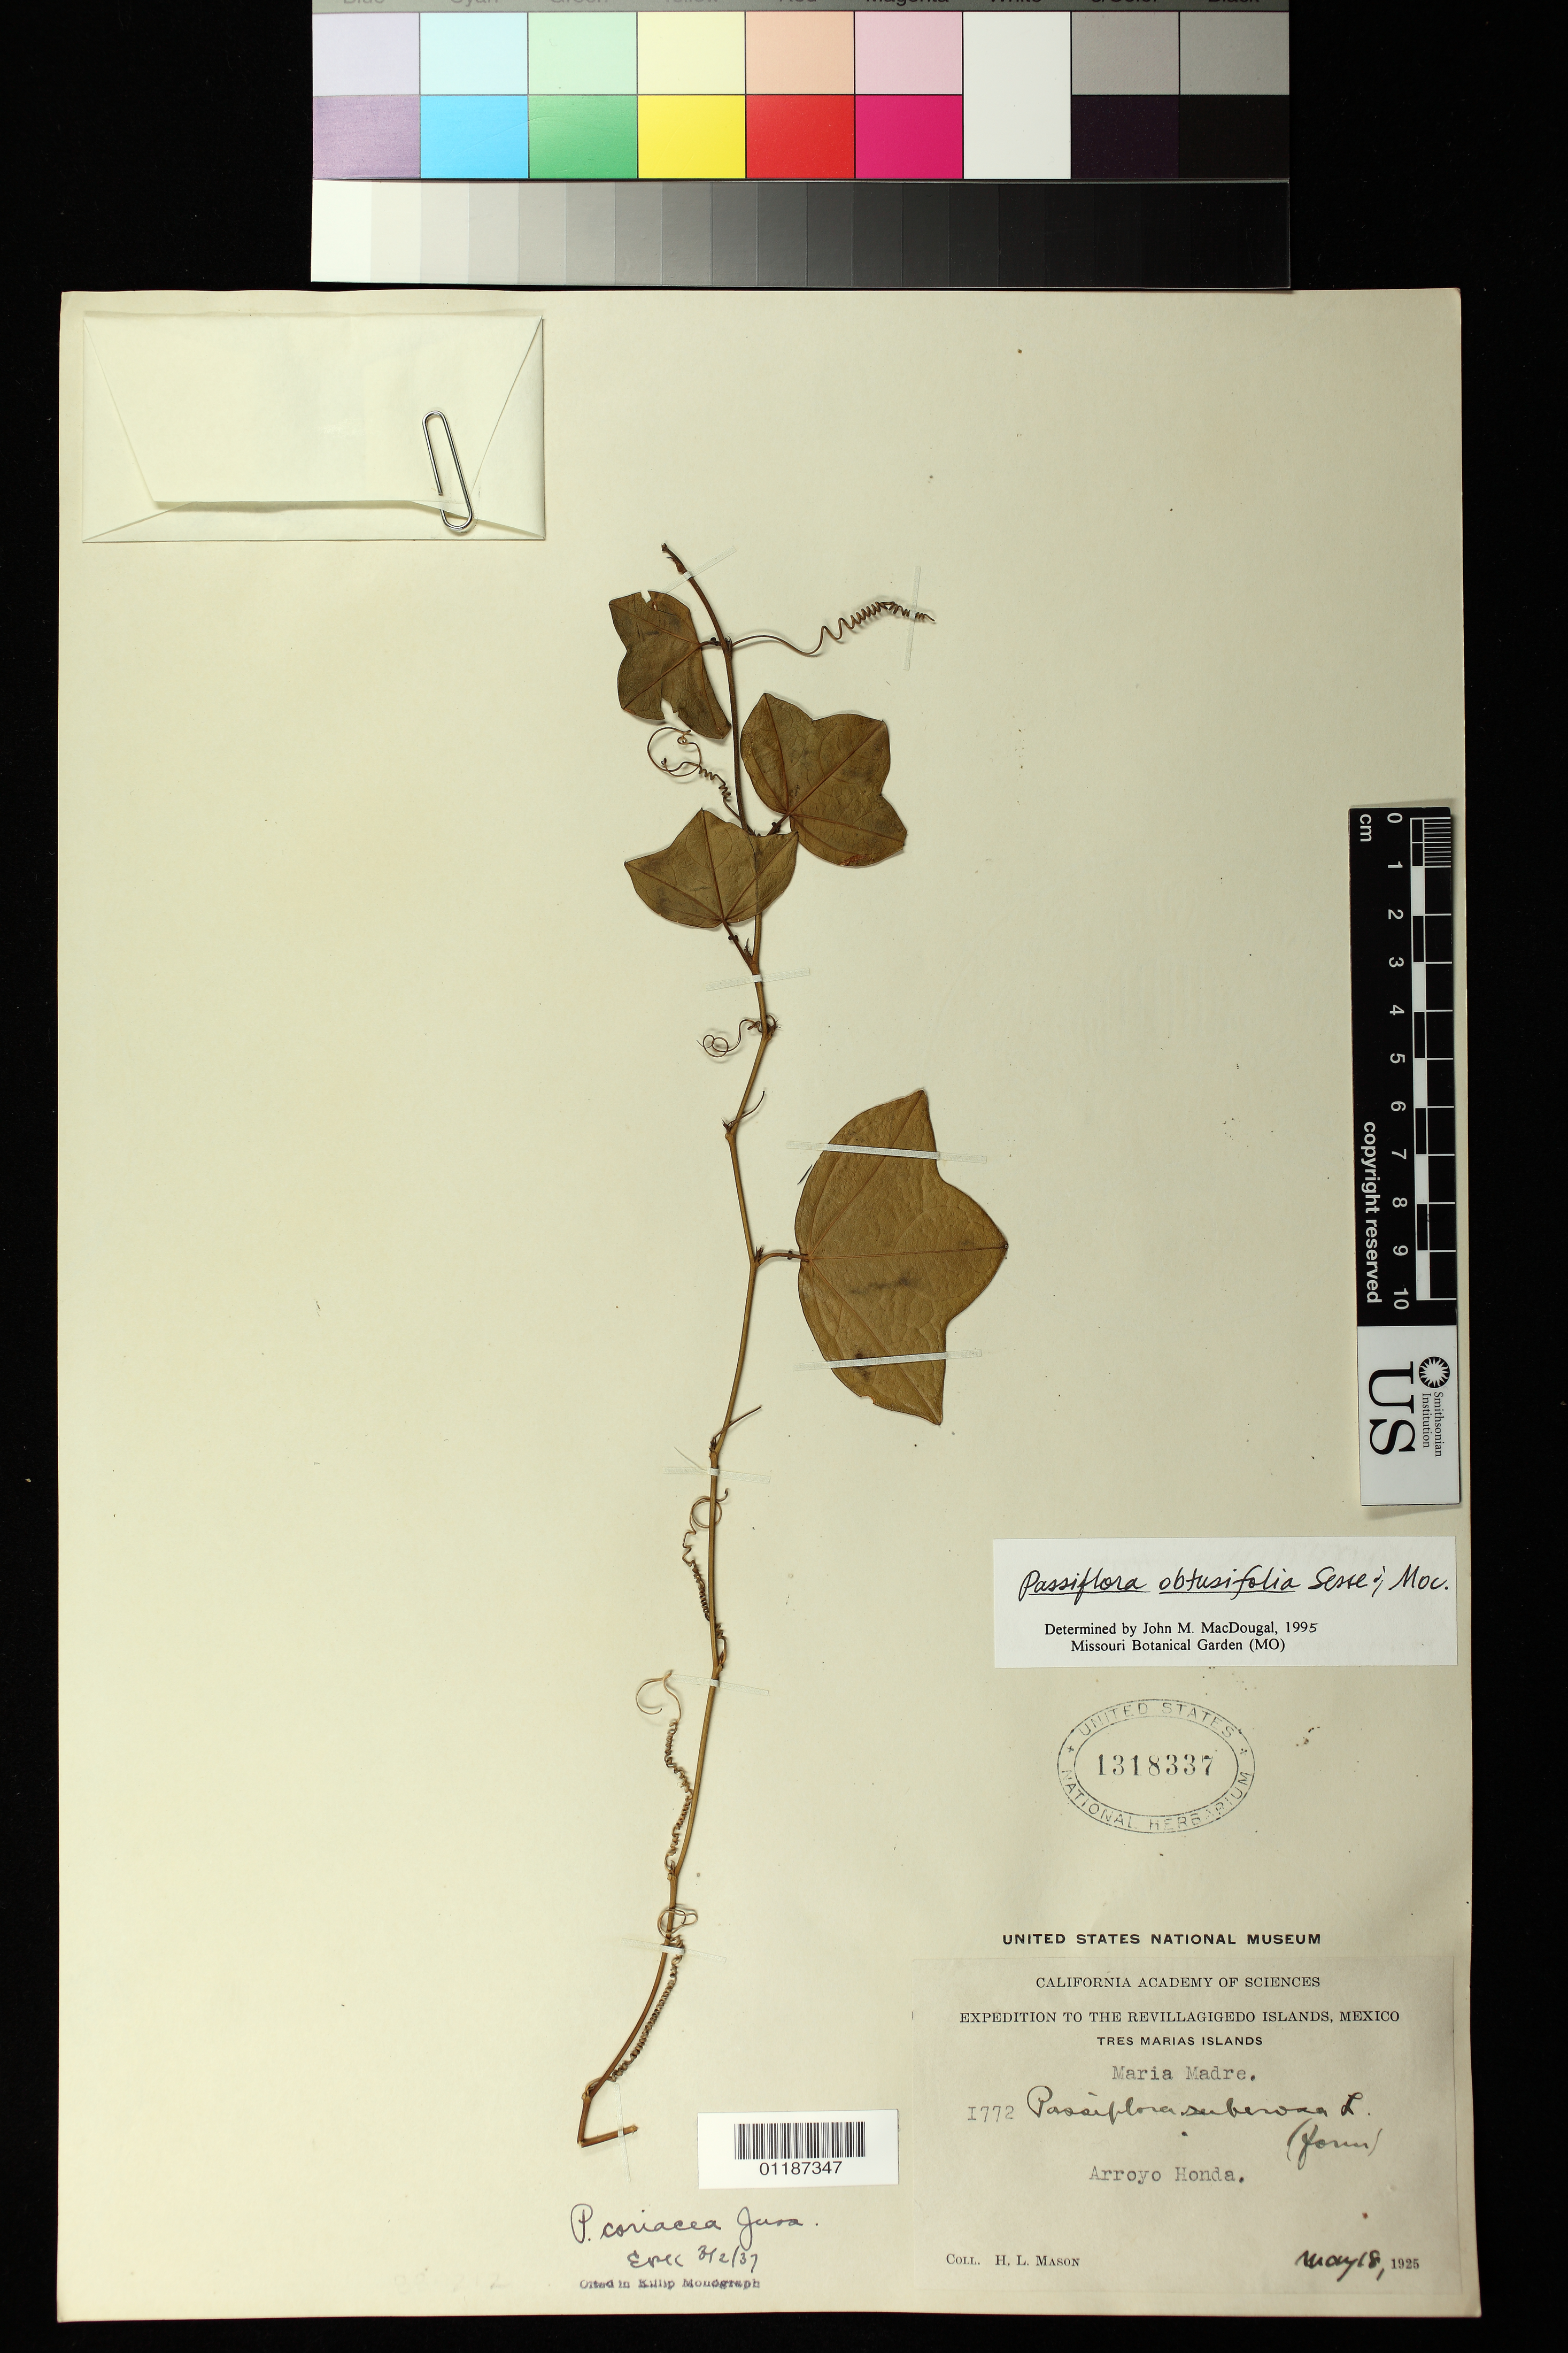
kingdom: Plantae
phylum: Tracheophyta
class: Magnoliopsida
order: Malpighiales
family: Passifloraceae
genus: Passiflora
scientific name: Passiflora obtusifolia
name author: Sessé & Moc.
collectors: H. L. Mason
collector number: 1772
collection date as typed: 5/18/1925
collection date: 1925-05-18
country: Mexico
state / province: Nayarit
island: Maria Madre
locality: Arroyo Honda.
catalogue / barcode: US 1318337